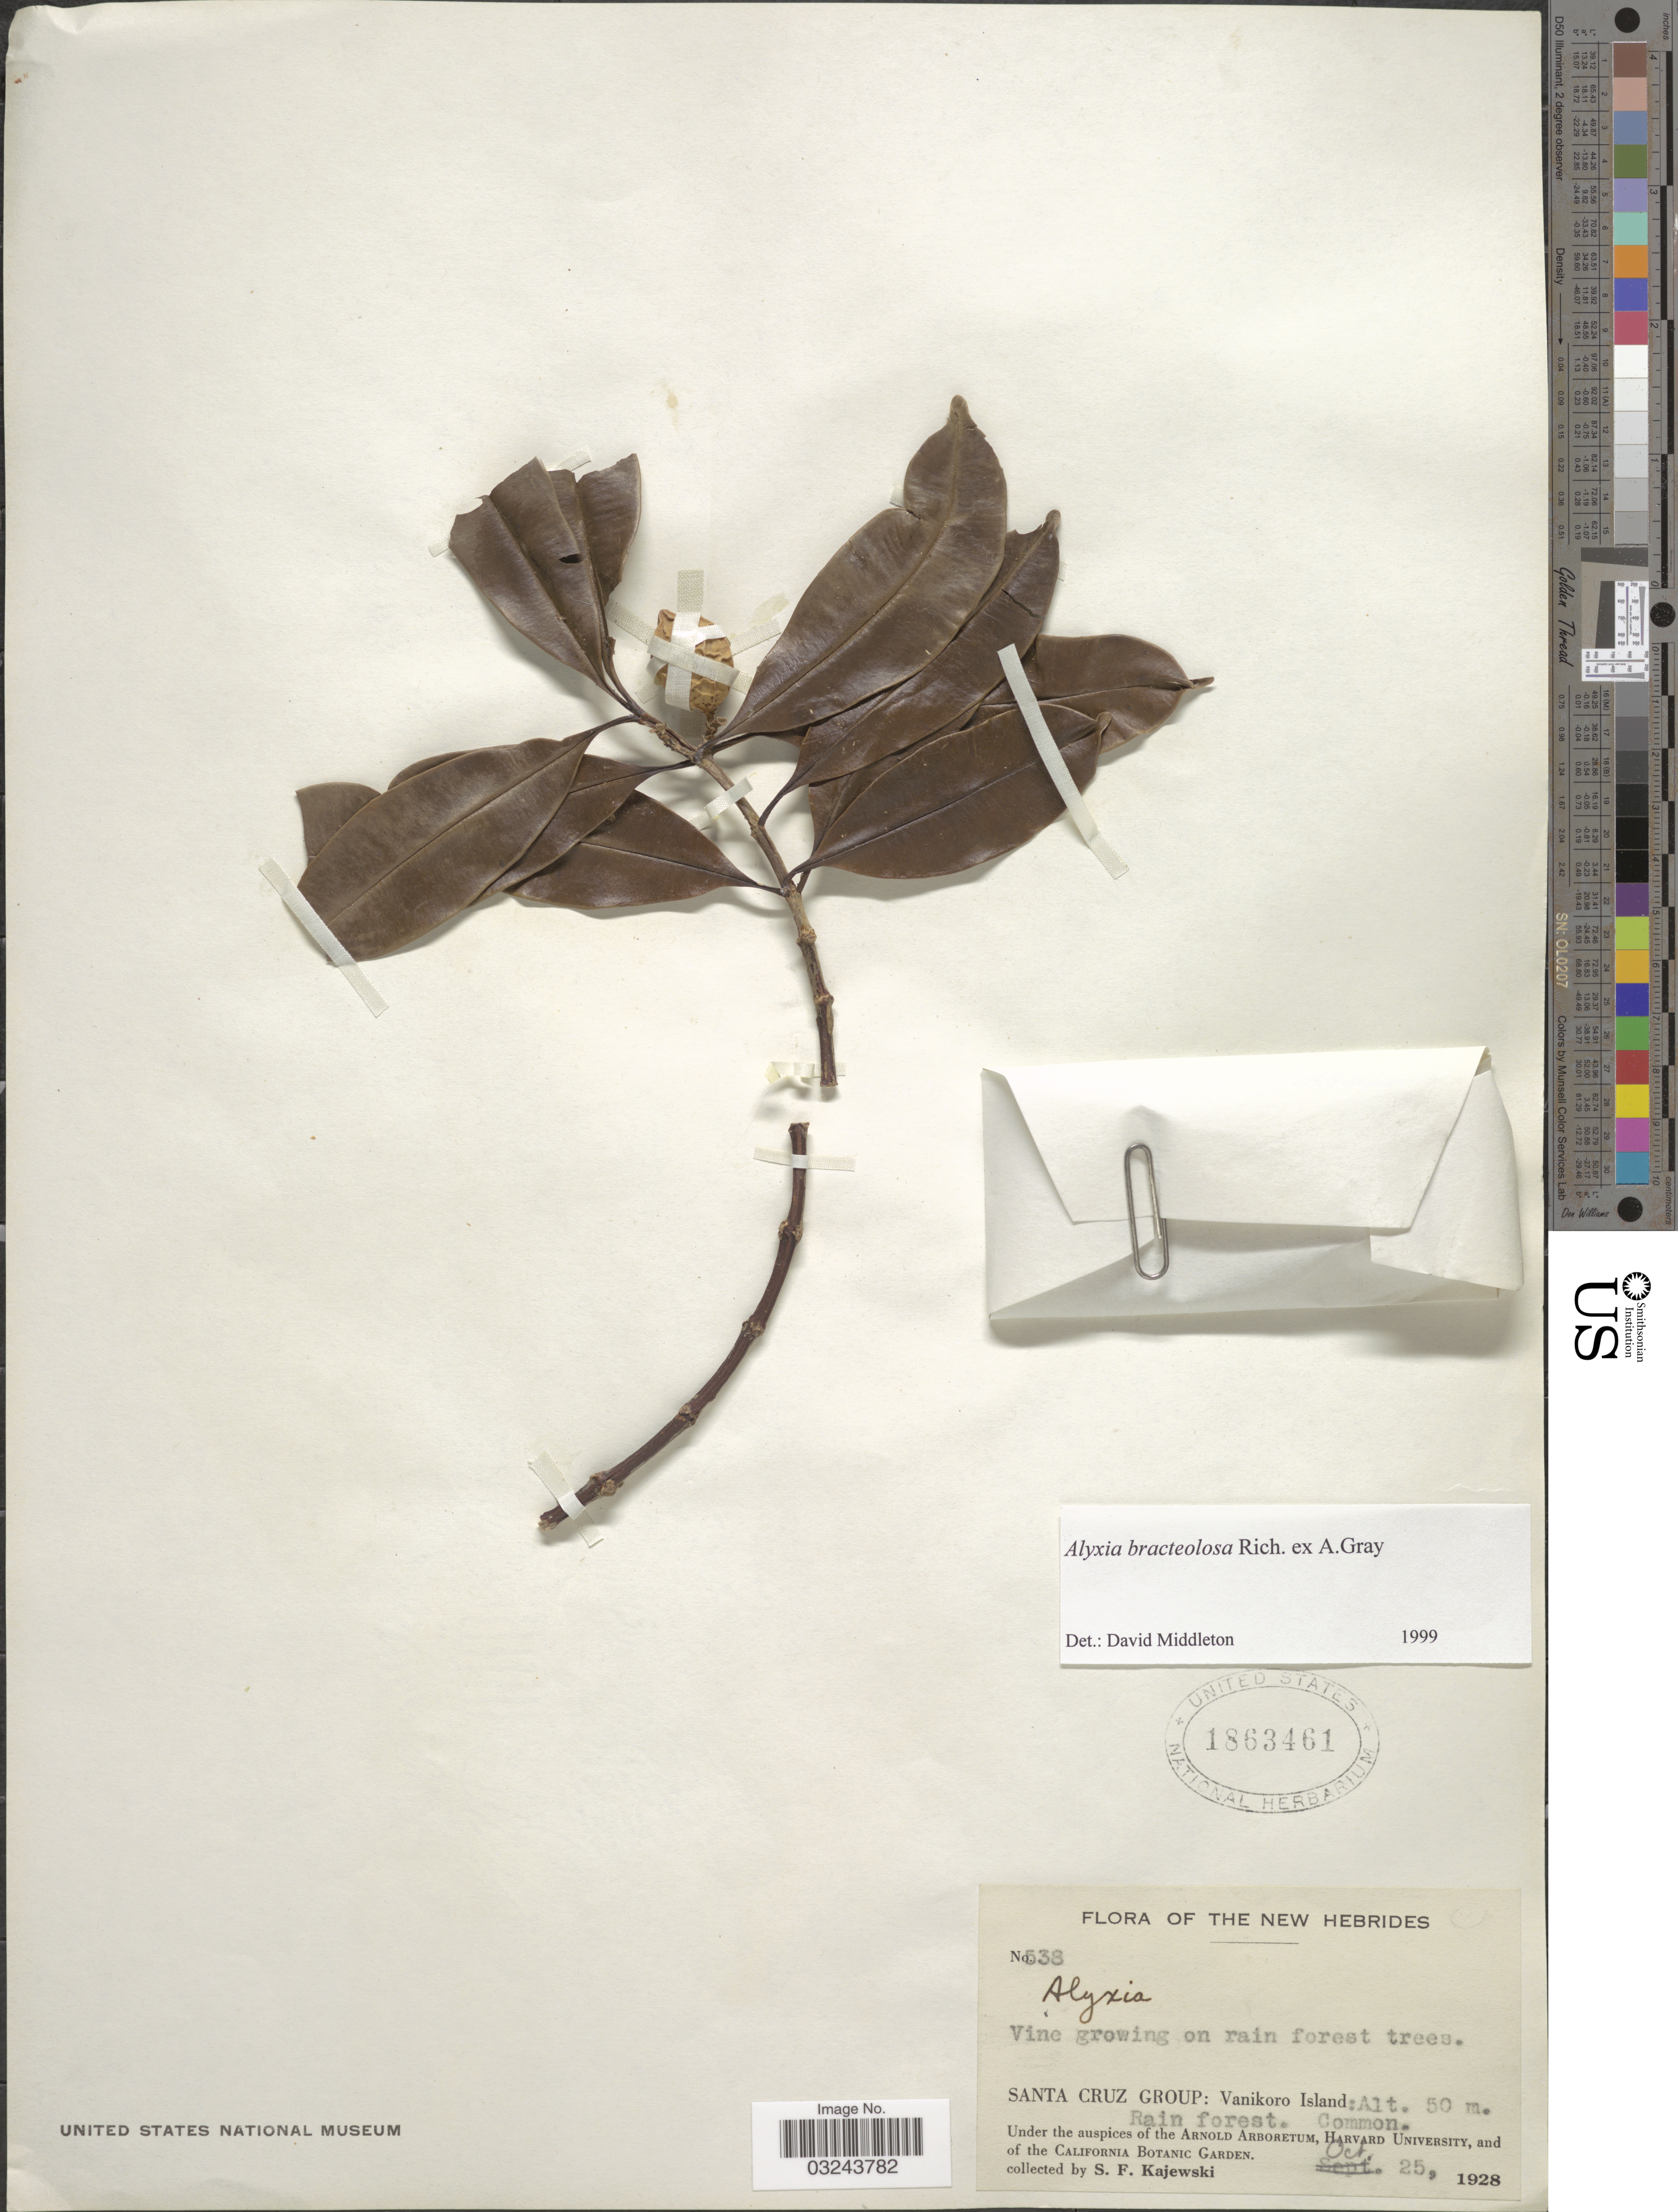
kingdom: Plantae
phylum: Tracheophyta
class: Magnoliopsida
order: Gentianales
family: Apocynaceae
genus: Alyxia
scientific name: Alyxia bracteolosa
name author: W.P. Rich ex A. Gray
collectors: S. Kajewski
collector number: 538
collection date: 1928-10-25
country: Solomon Islands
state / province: Santa Cruz Is.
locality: The New Hebrides. Santa Cruz Group: Vanikoro Island.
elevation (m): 50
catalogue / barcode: US 1863461